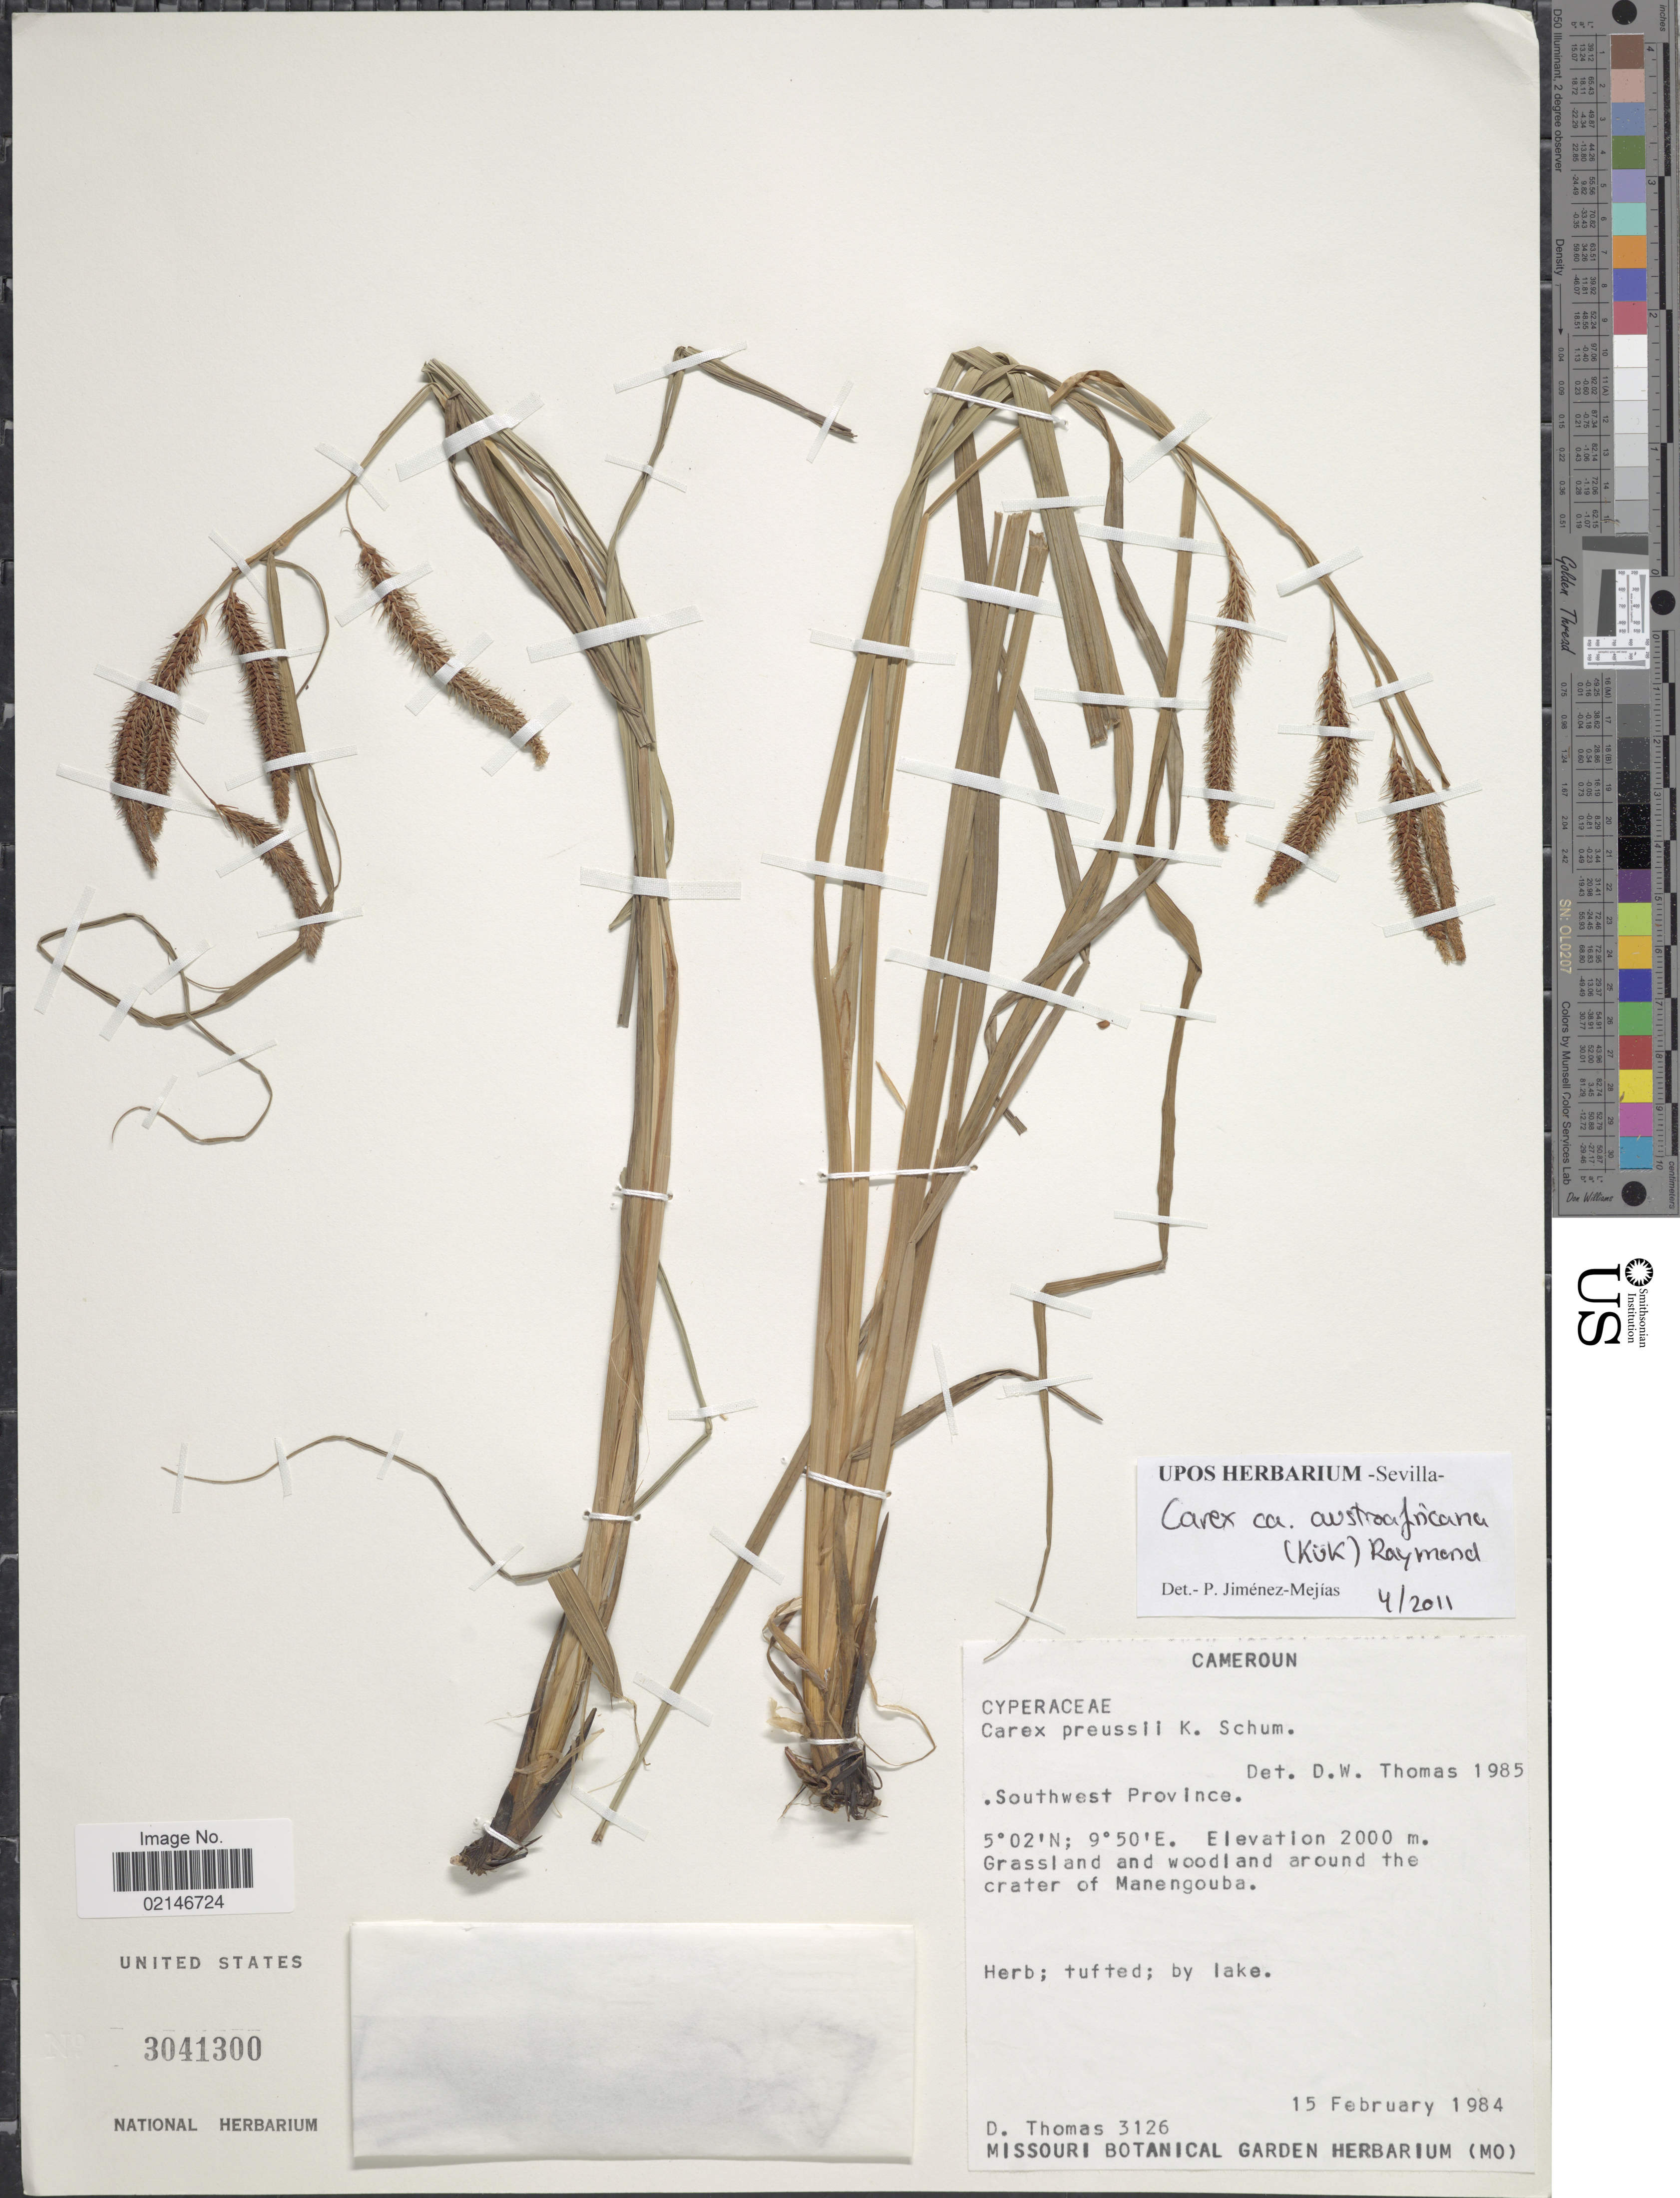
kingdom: Plantae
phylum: Tracheophyta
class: Liliopsida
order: Poales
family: Cyperaceae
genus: Carex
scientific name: Carex rhodesiaca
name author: Nelmes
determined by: Strong, Mark T., (BOT), Smithsonian Institution - National Museum of Natural History (UNITED STATES)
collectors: D. Thomas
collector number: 3126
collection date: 1984-02-15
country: Cameroon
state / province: Sud-Ouest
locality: Southwest Province, Grassland and woodland around the crater of Manengouba.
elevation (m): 2000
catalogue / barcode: US 3041300